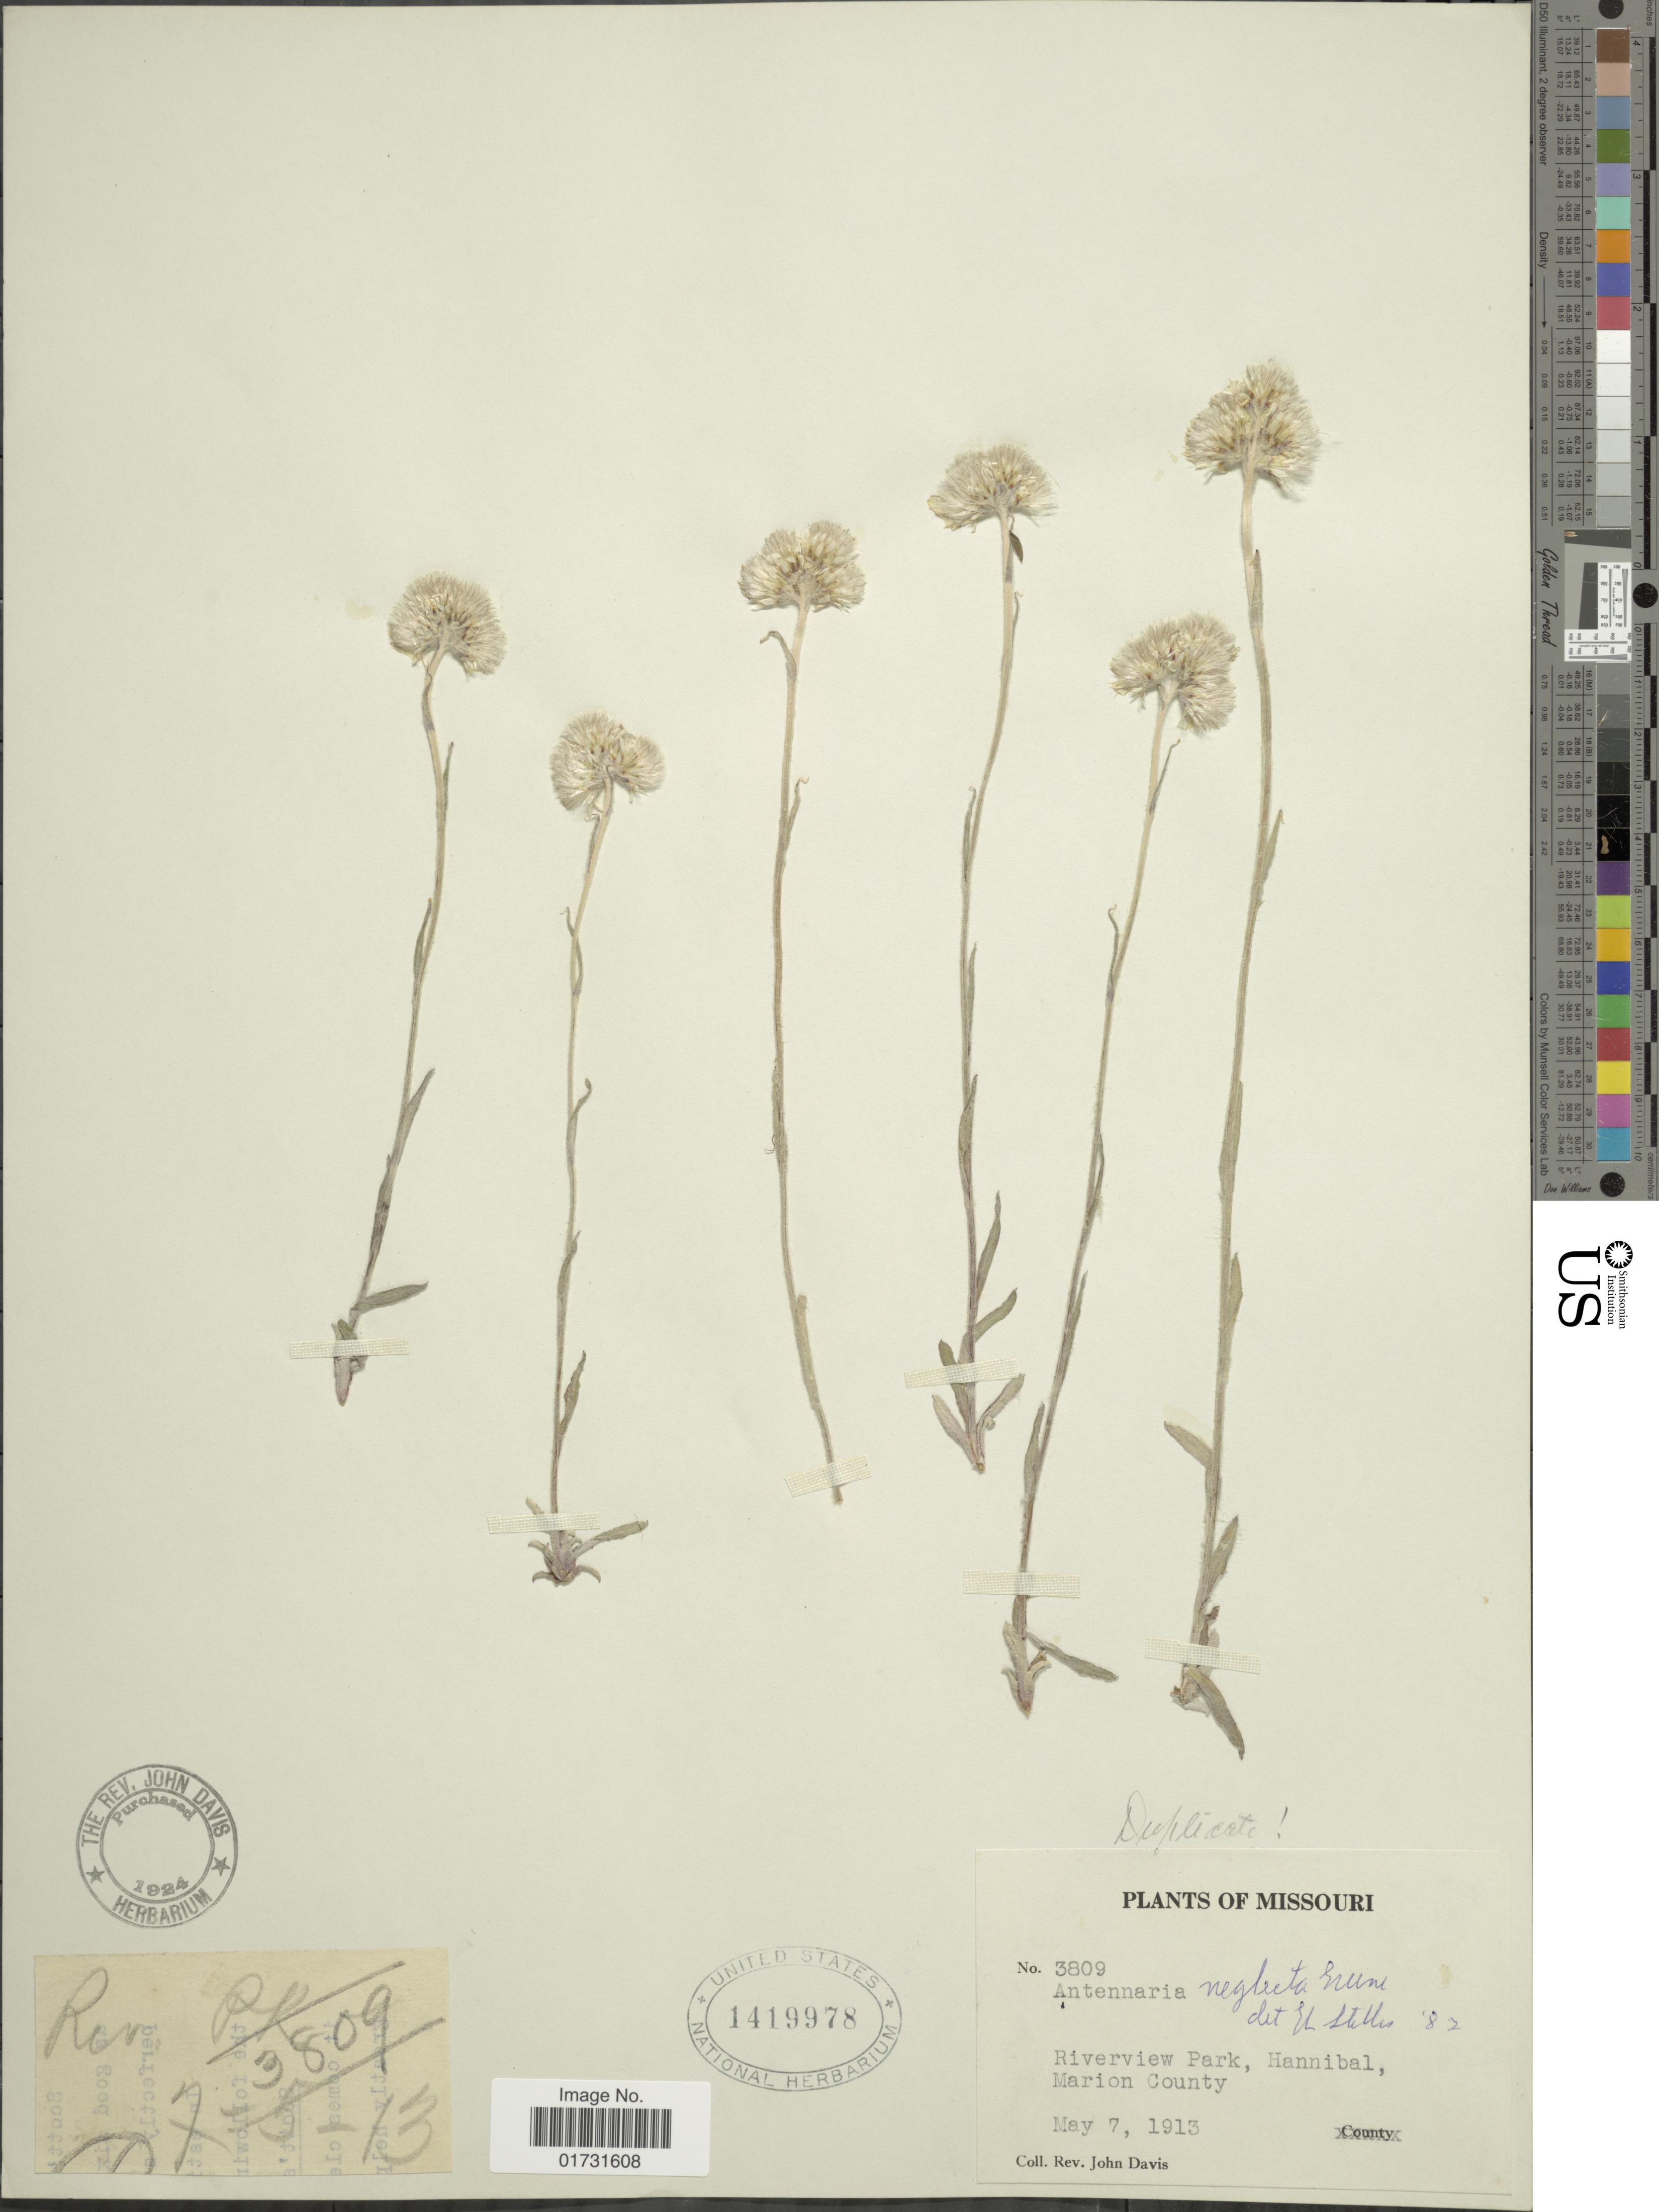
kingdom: Plantae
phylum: Tracheophyta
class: Magnoliopsida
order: Asterales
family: Asteraceae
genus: Antennaria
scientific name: Antennaria neglecta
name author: Greene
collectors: J. Davis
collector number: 3809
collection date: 1913-05-07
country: United States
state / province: Missouri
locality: Riverview Park, Hannibal, Marion County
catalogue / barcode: US 1419978